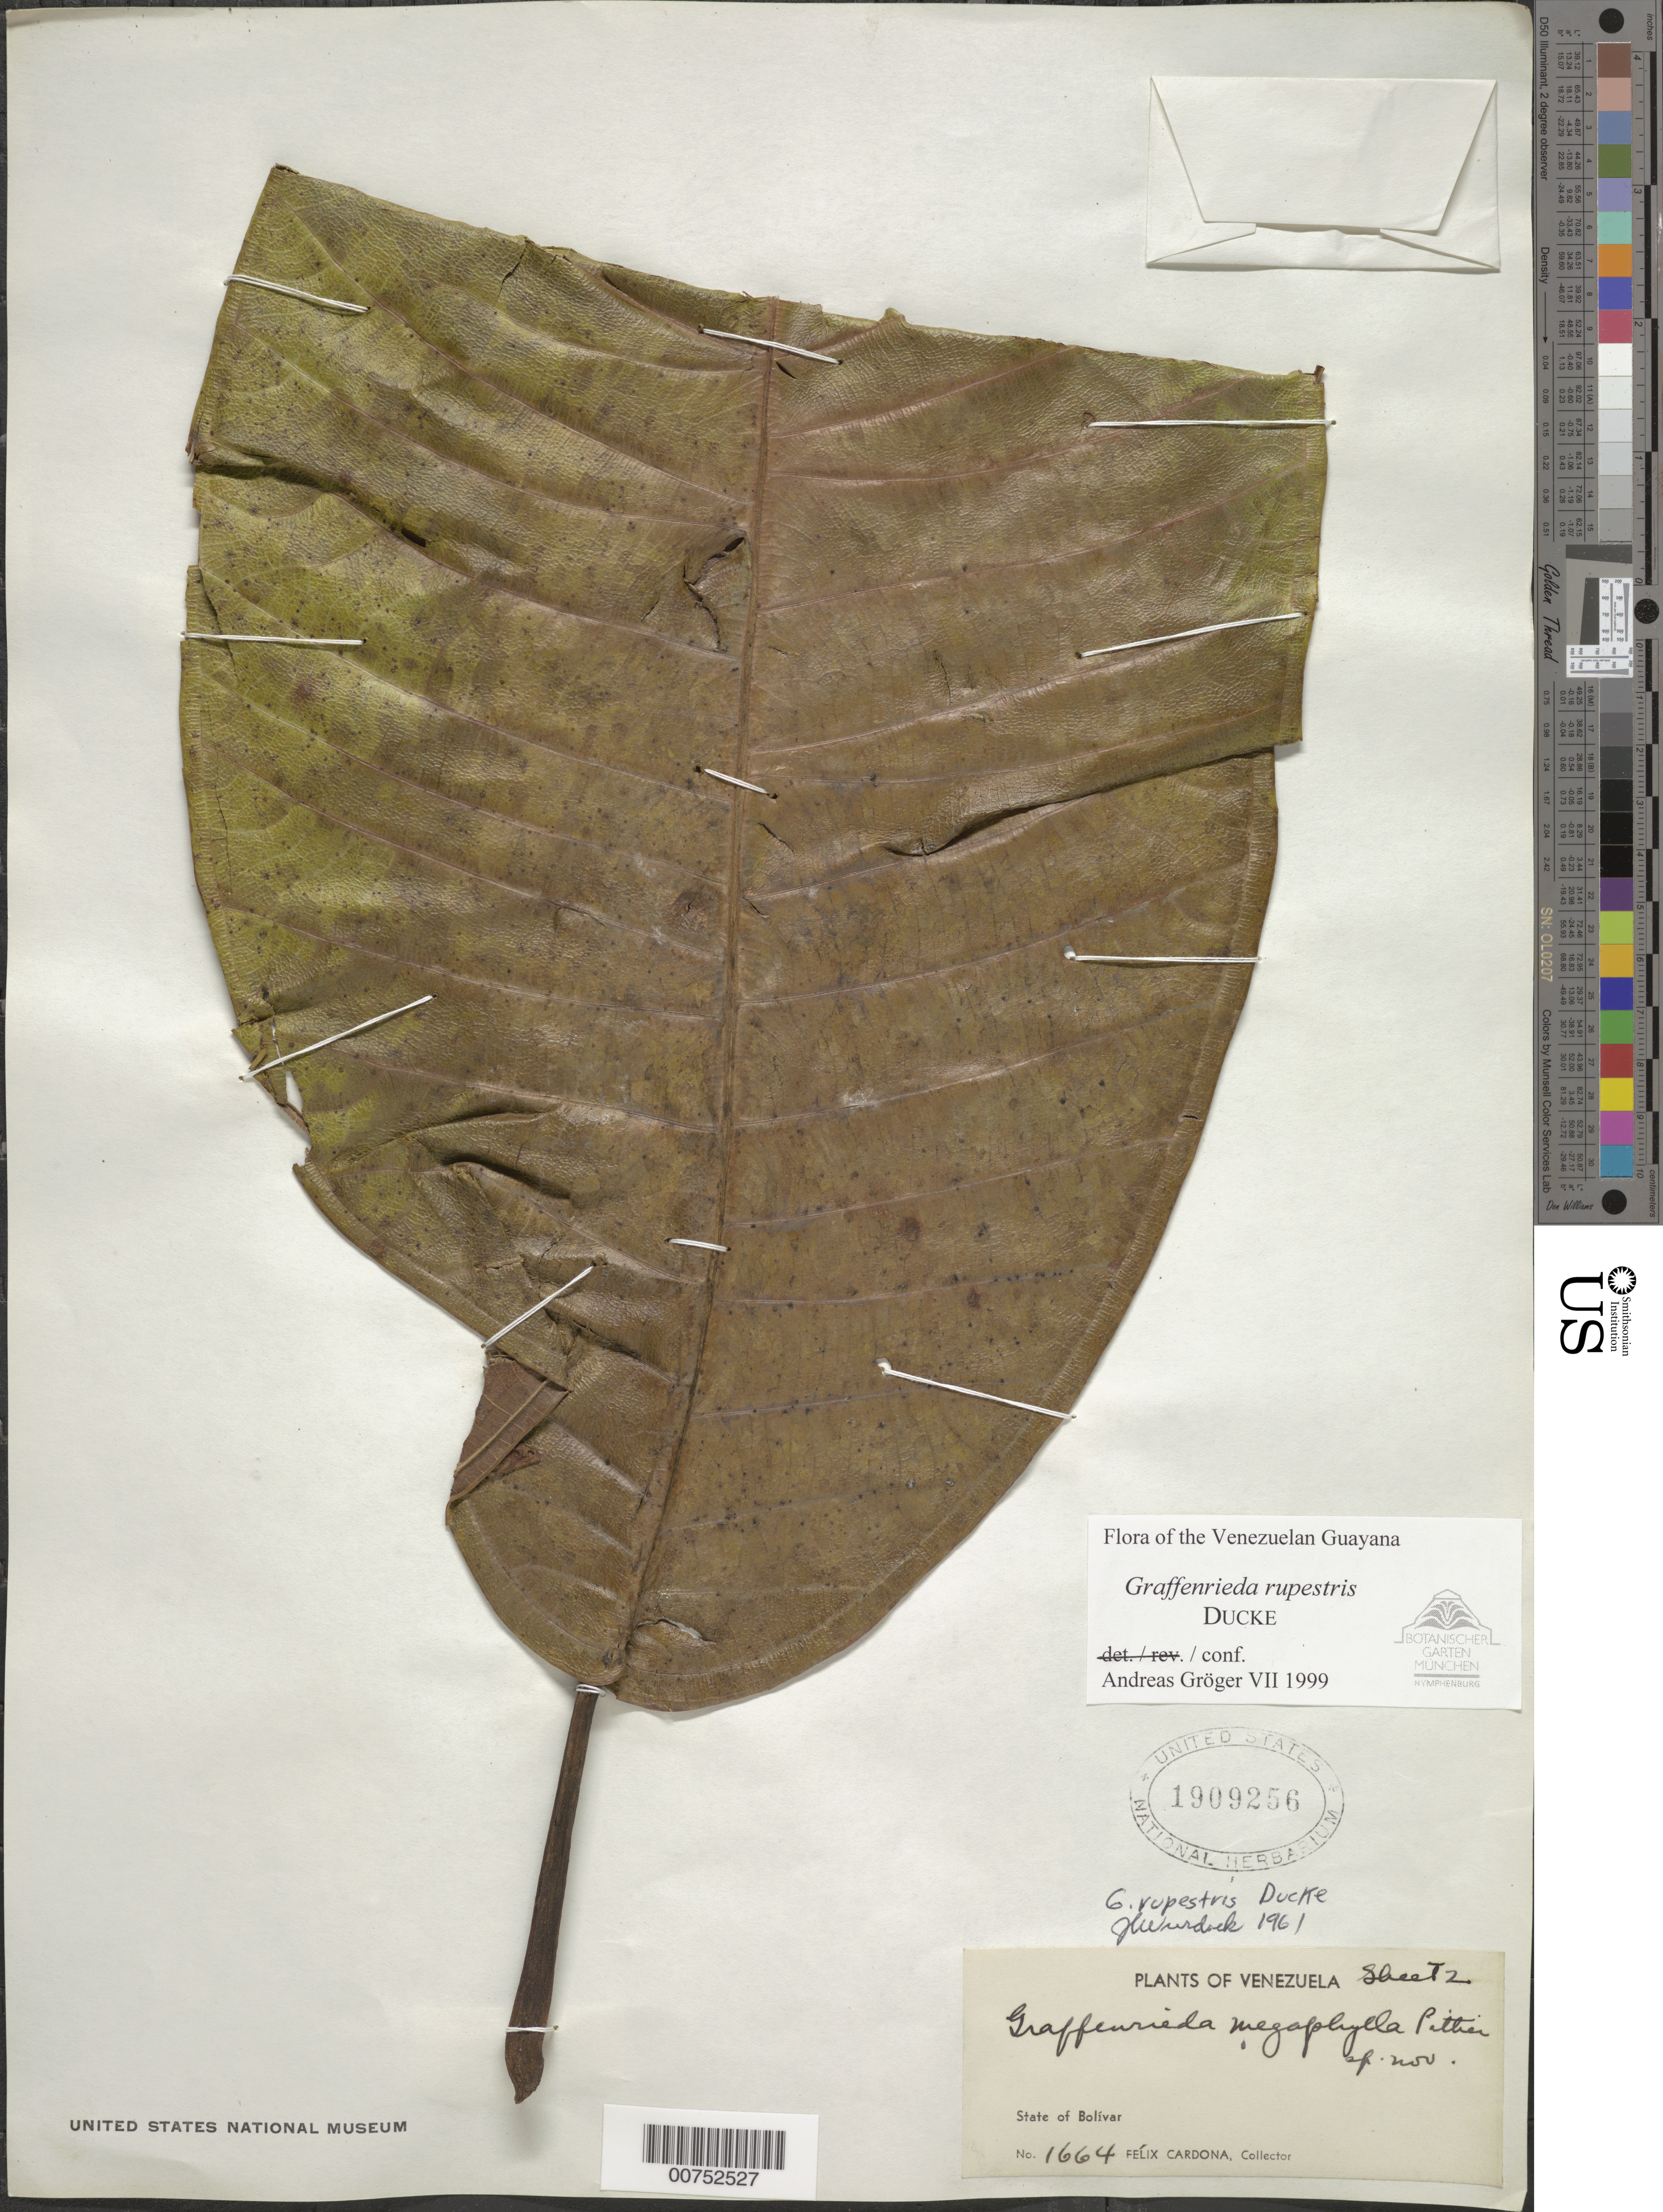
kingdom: Plantae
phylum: Tracheophyta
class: Magnoliopsida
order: Myrtales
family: Melastomataceae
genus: Graffenrieda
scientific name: Graffenrieda rupestris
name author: Ducke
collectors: F. Cardona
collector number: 1664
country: Venezuela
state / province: Bolivar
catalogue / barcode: US 1909256